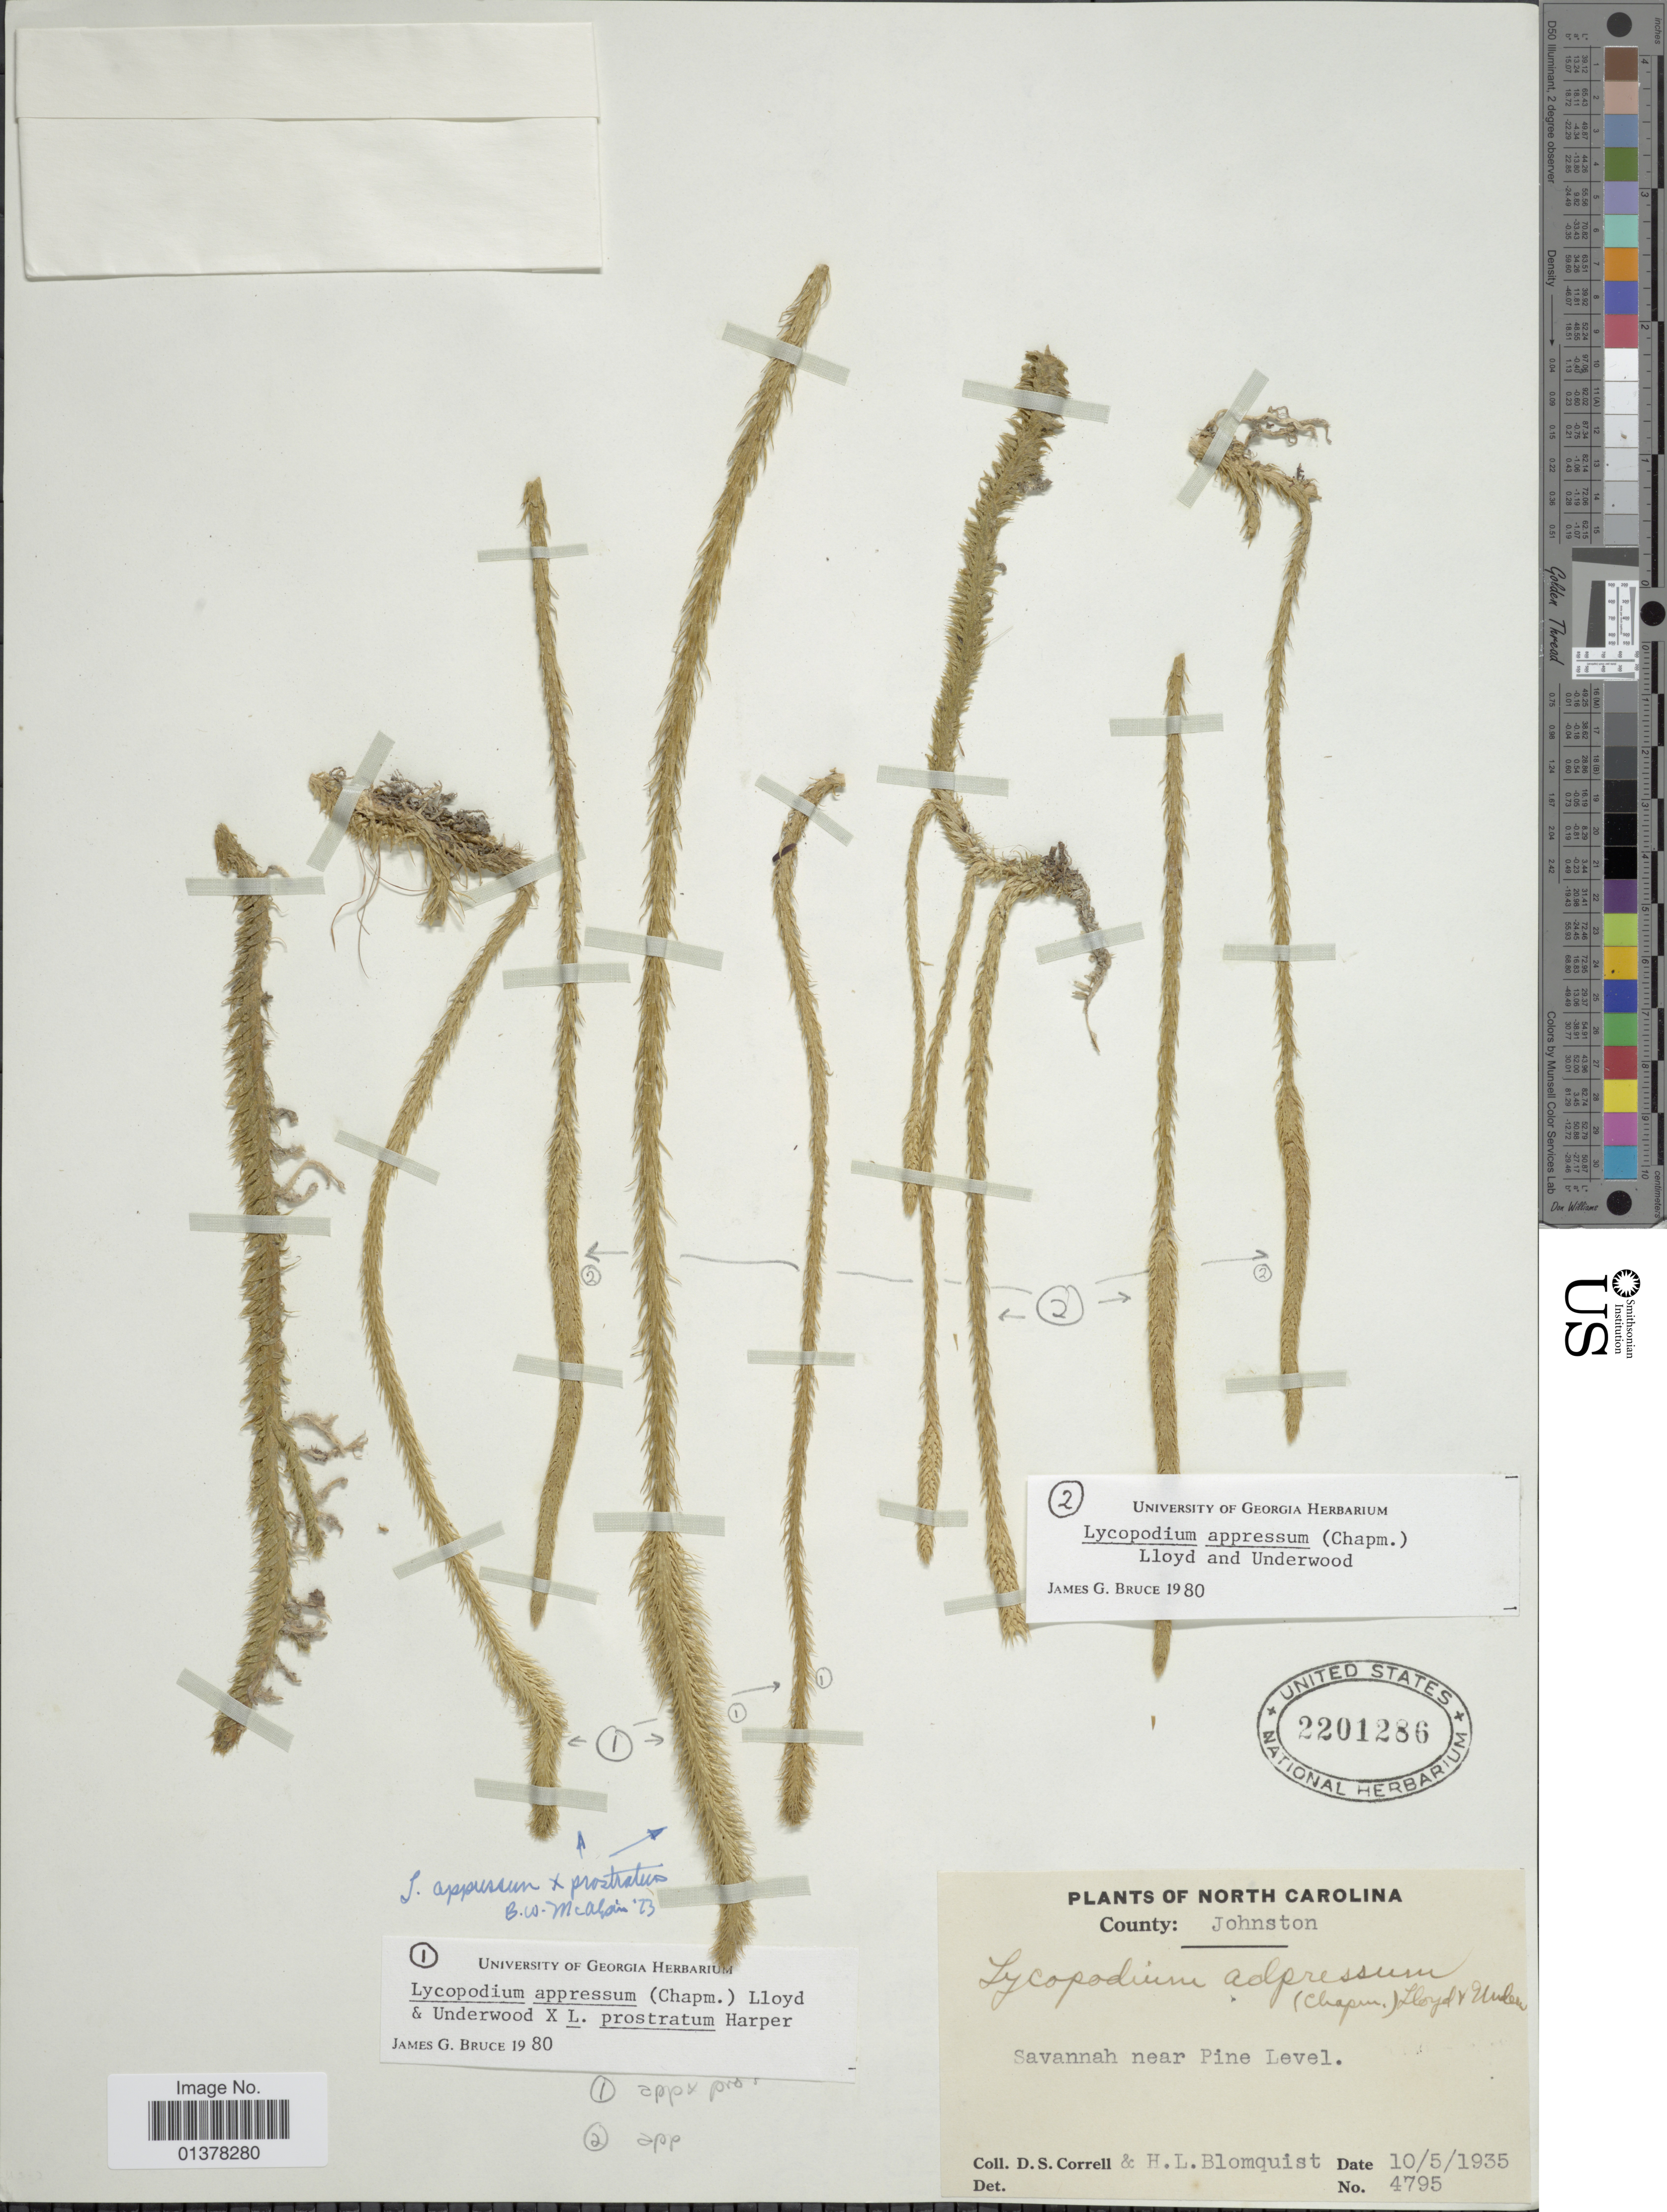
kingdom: Plantae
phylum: Tracheophyta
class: Lycopodiopsida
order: Lycopodiales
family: Lycopodiaceae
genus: Lycopodiella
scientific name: Lycopodiella appressa x L. prostrata (R.M. Harper) Cranfill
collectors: D. S. Correll & H. Blomquist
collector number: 4795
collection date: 1935-05-10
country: United States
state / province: North Carolina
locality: County: Johnston, savannah near pine lever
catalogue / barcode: US 2201286